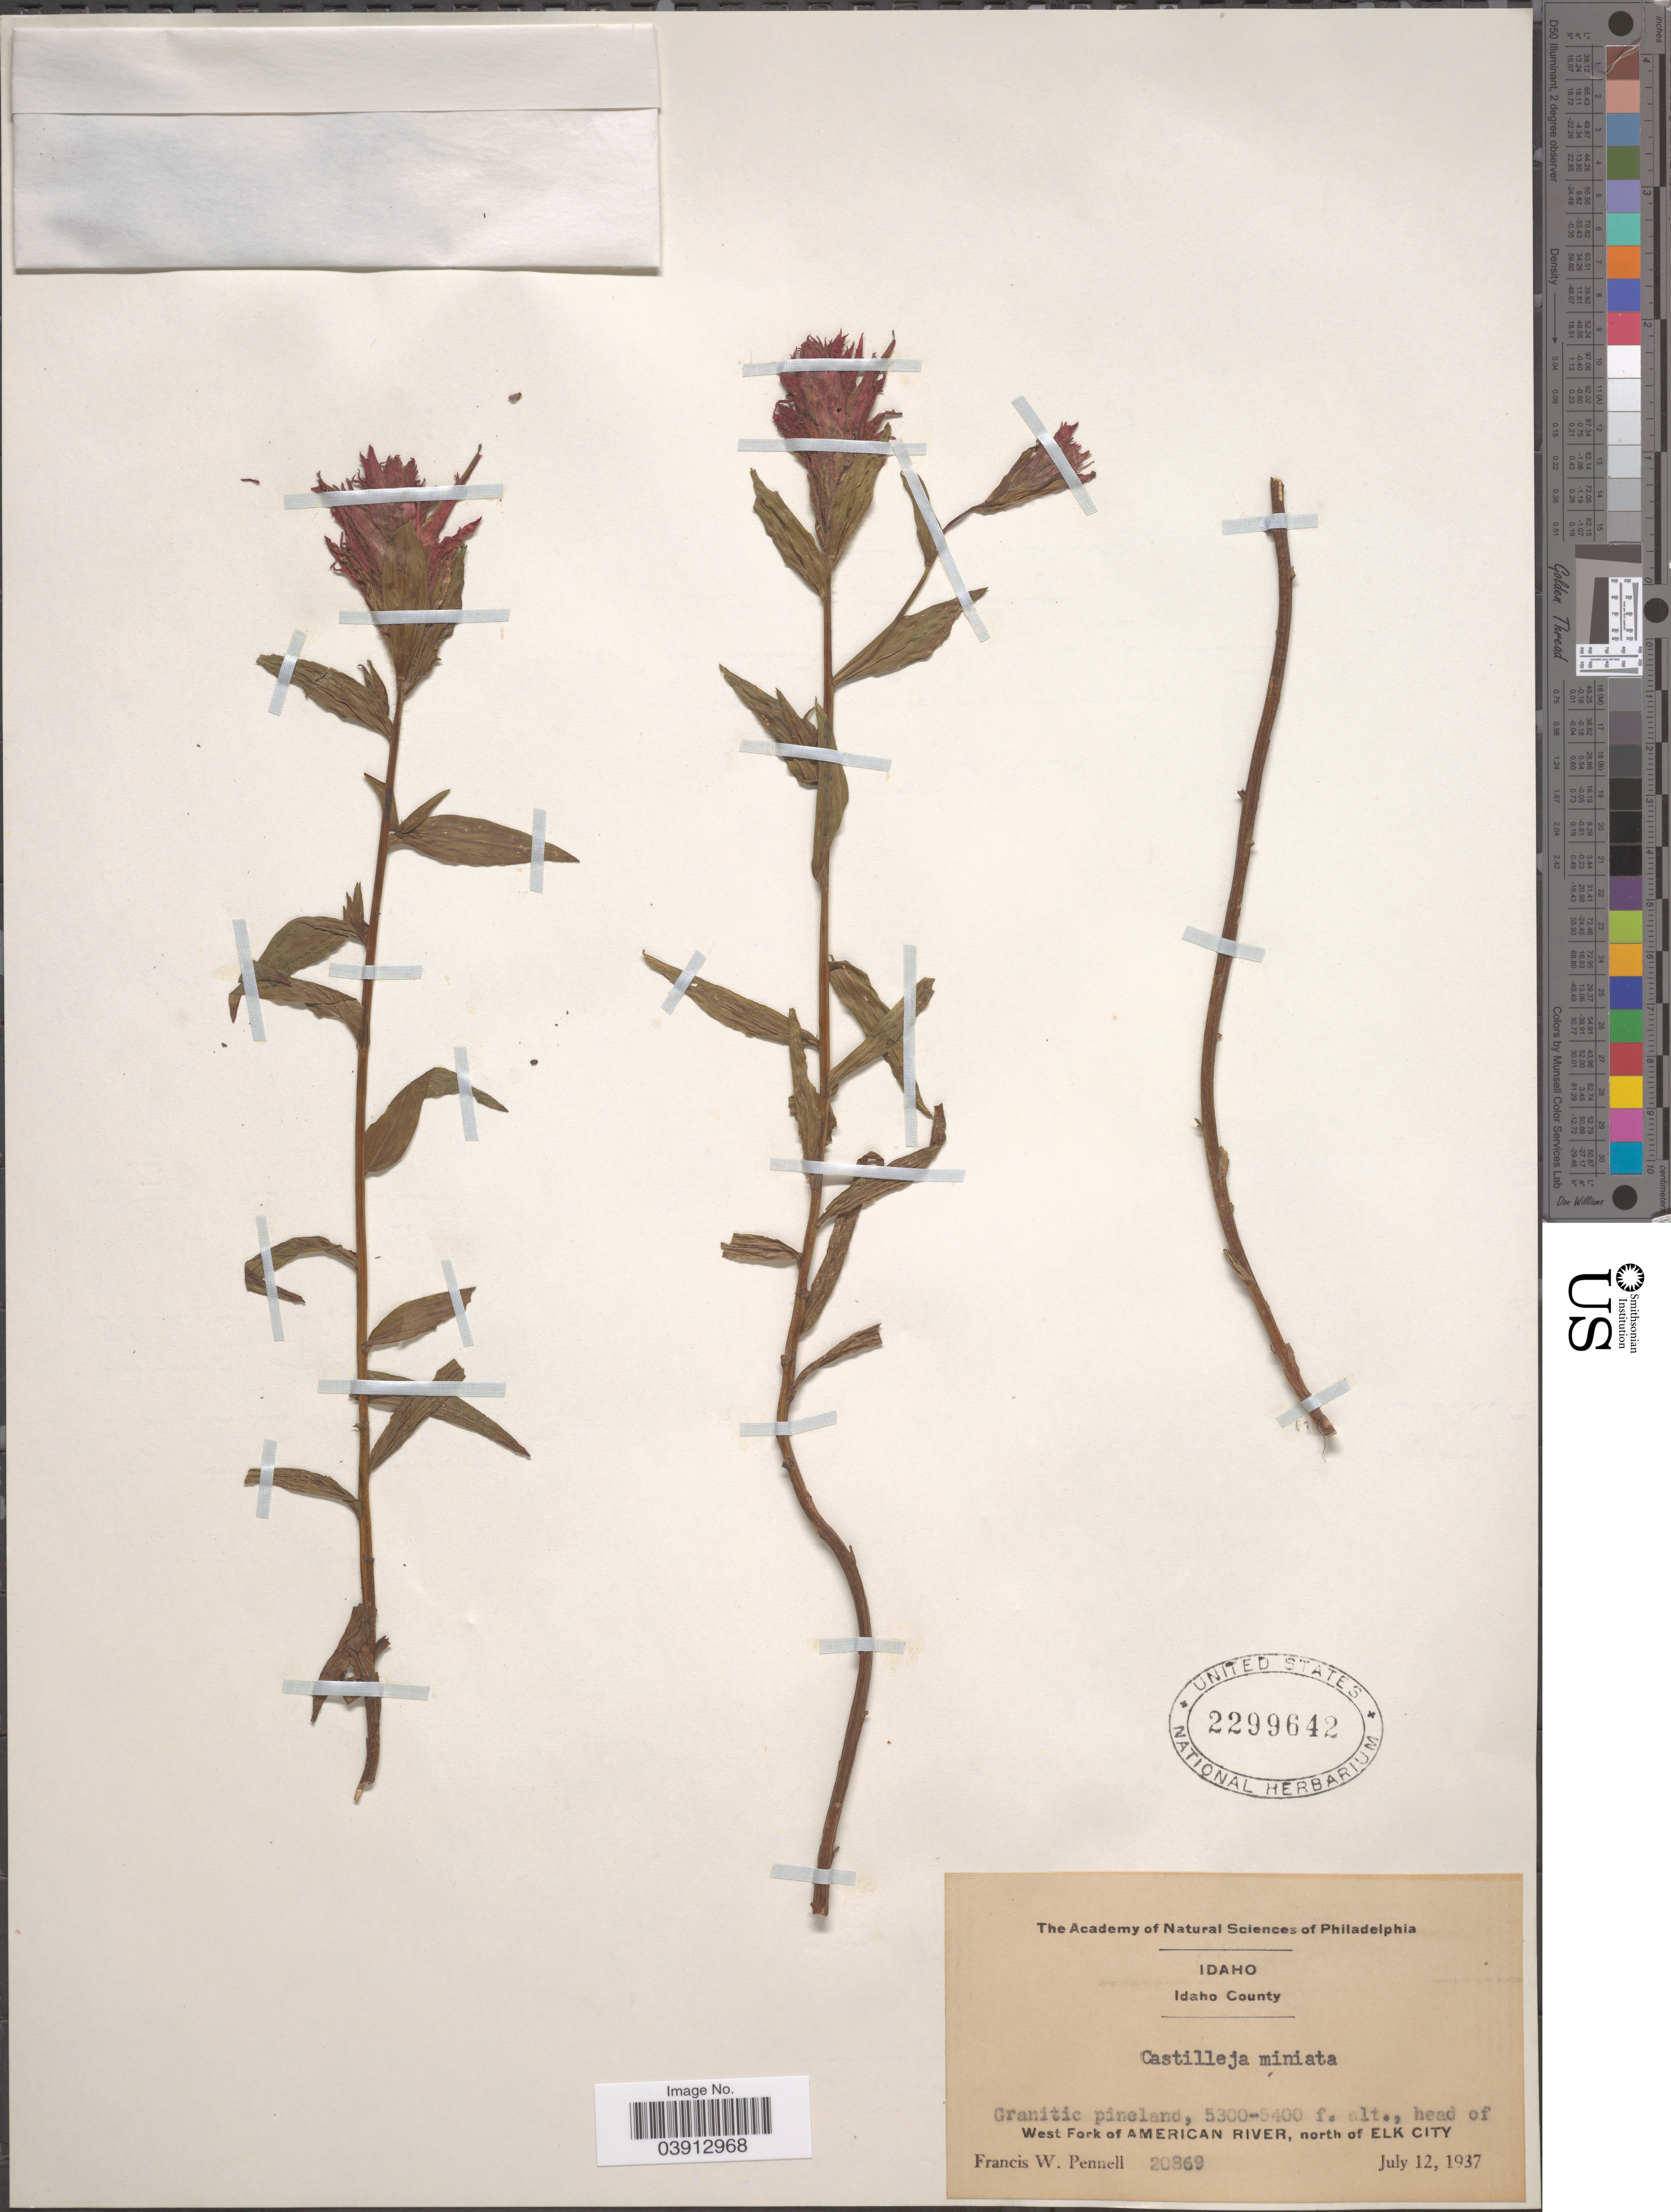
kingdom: Plantae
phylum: Tracheophyta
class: Magnoliopsida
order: Lamiales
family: Orobanchaceae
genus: Castilleja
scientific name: Castilleja miniata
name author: Douglas ex Hook.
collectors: F. W. Pennell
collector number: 20869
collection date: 1937-07-12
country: United States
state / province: Idaho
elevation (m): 1615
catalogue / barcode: US 2299642